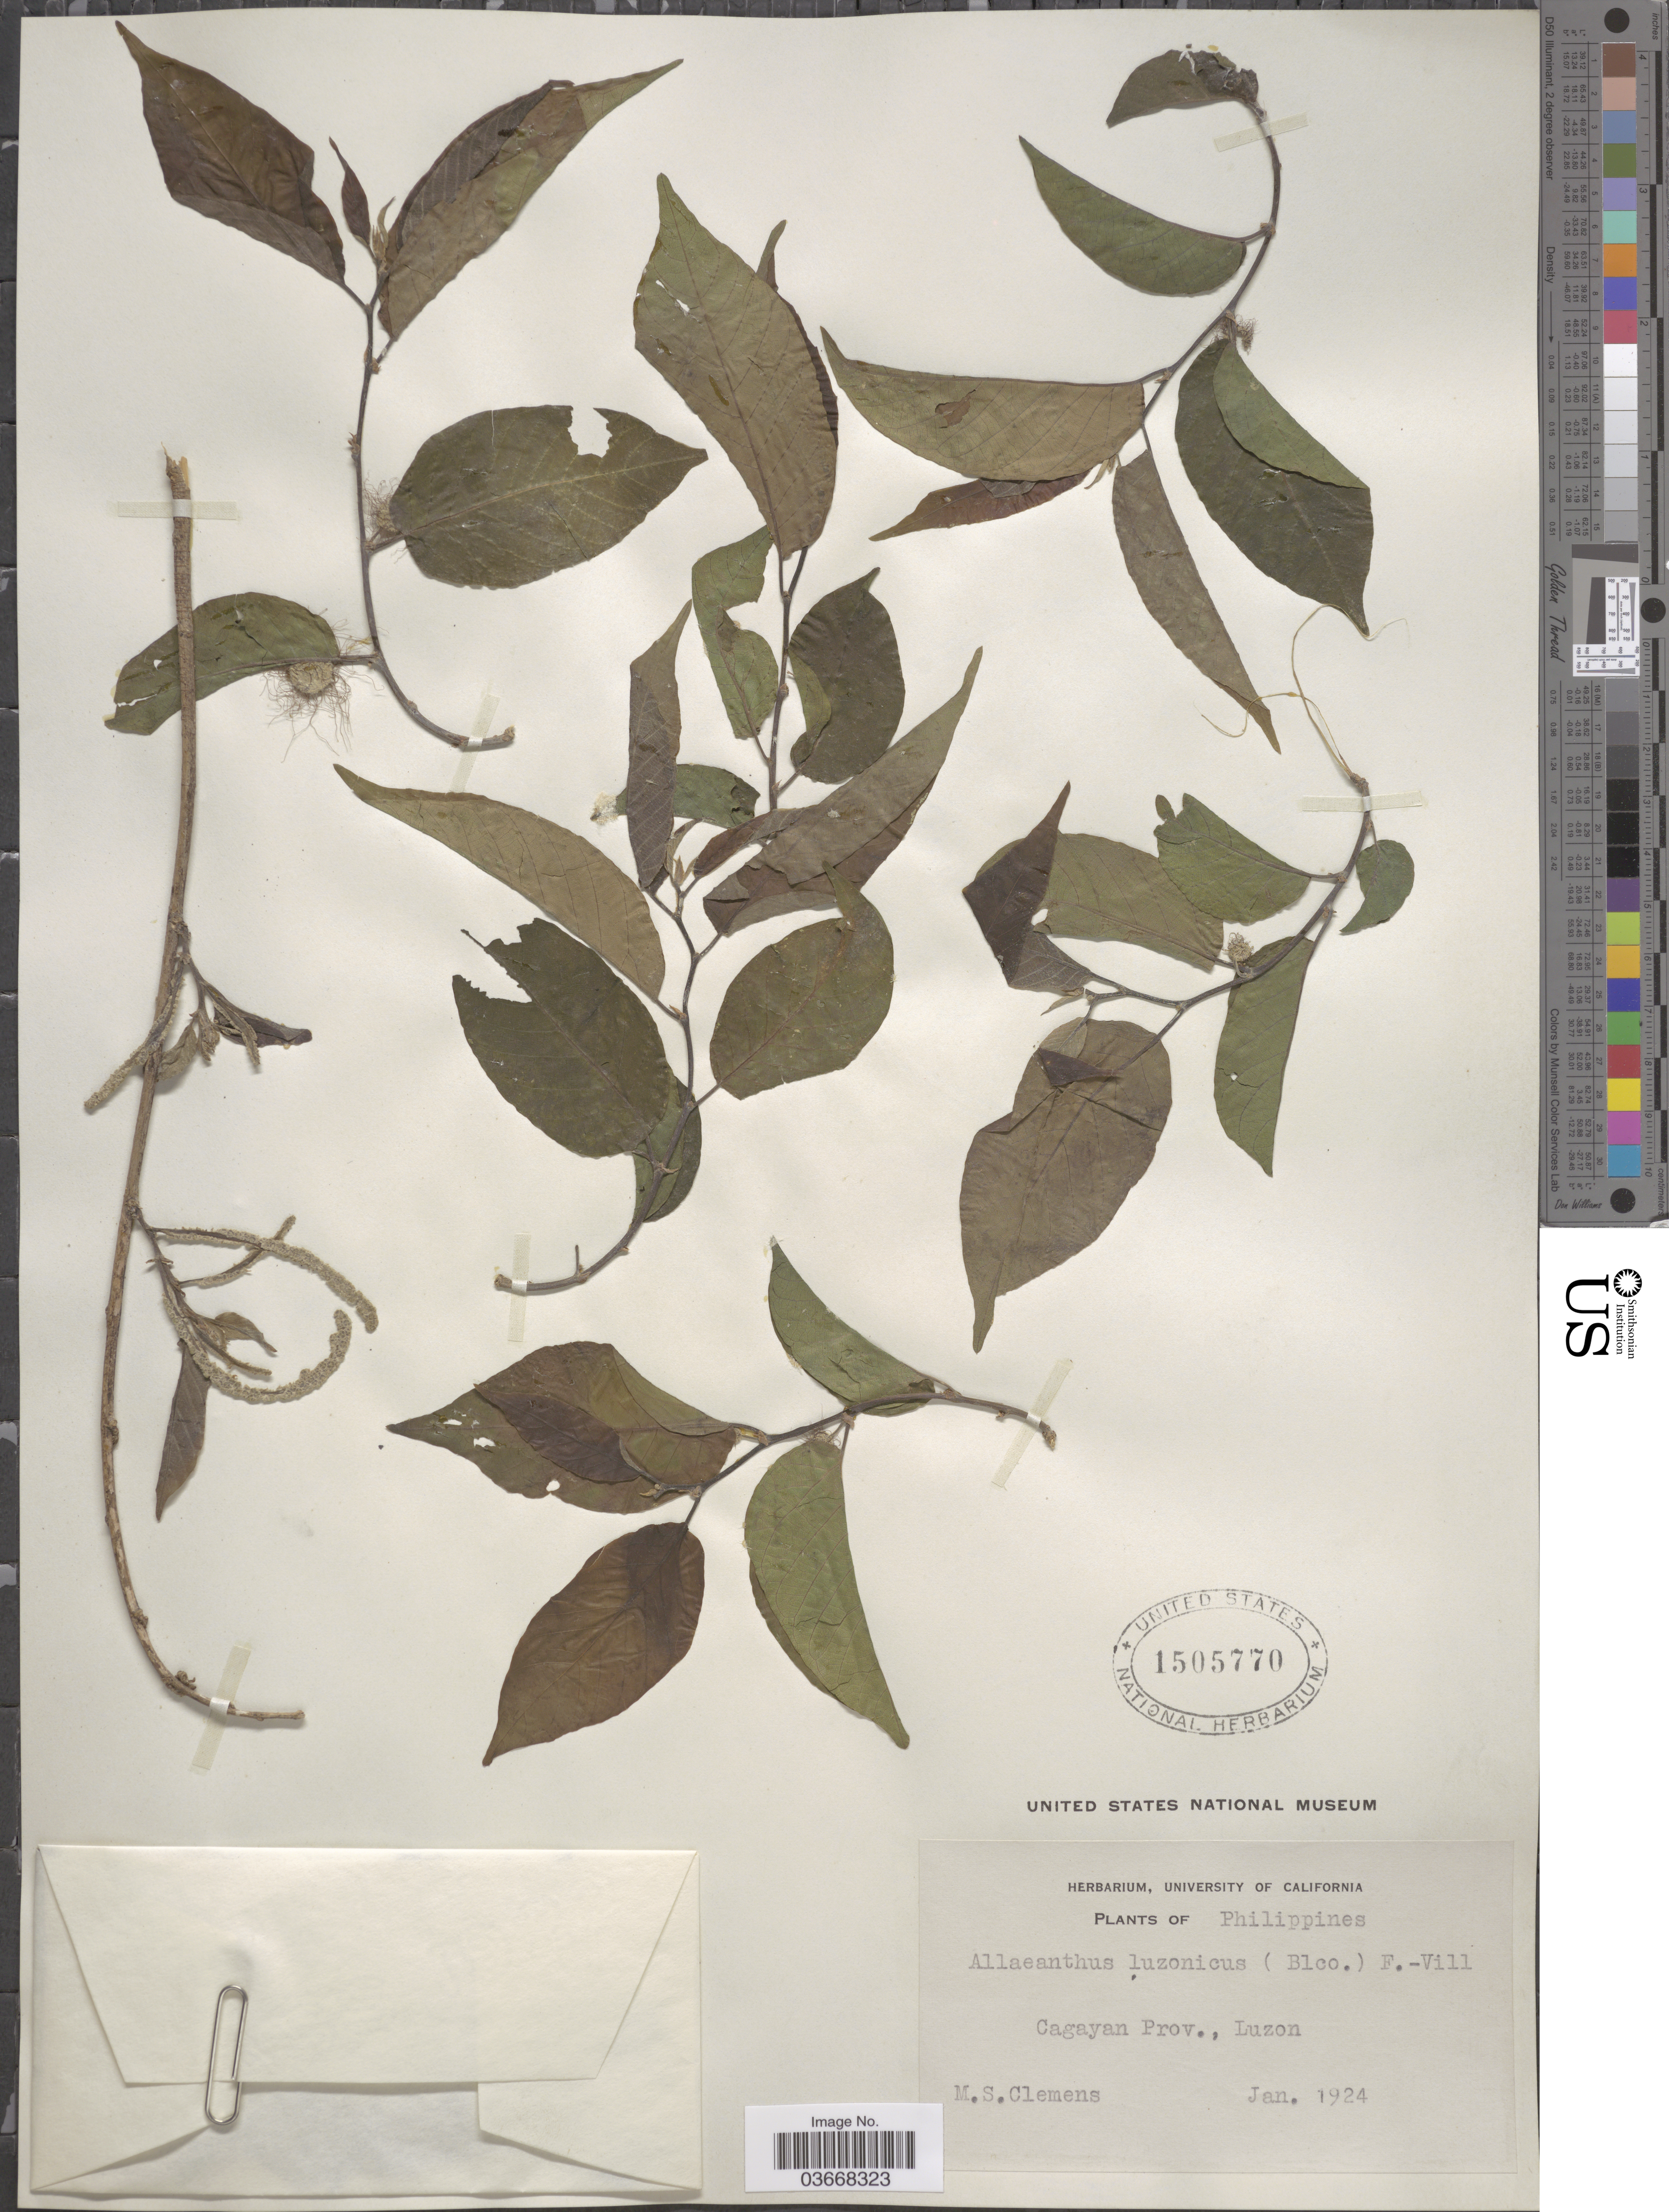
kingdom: Plantae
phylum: Tracheophyta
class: Magnoliopsida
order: Rosales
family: Moraceae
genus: Allaeanthus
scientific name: Allaeanthus luzonicus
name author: Fern.-Vill.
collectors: M. S. Clemens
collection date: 1924-01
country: Philippines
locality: Cagayan Prov., Luzon.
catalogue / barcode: US 1505770